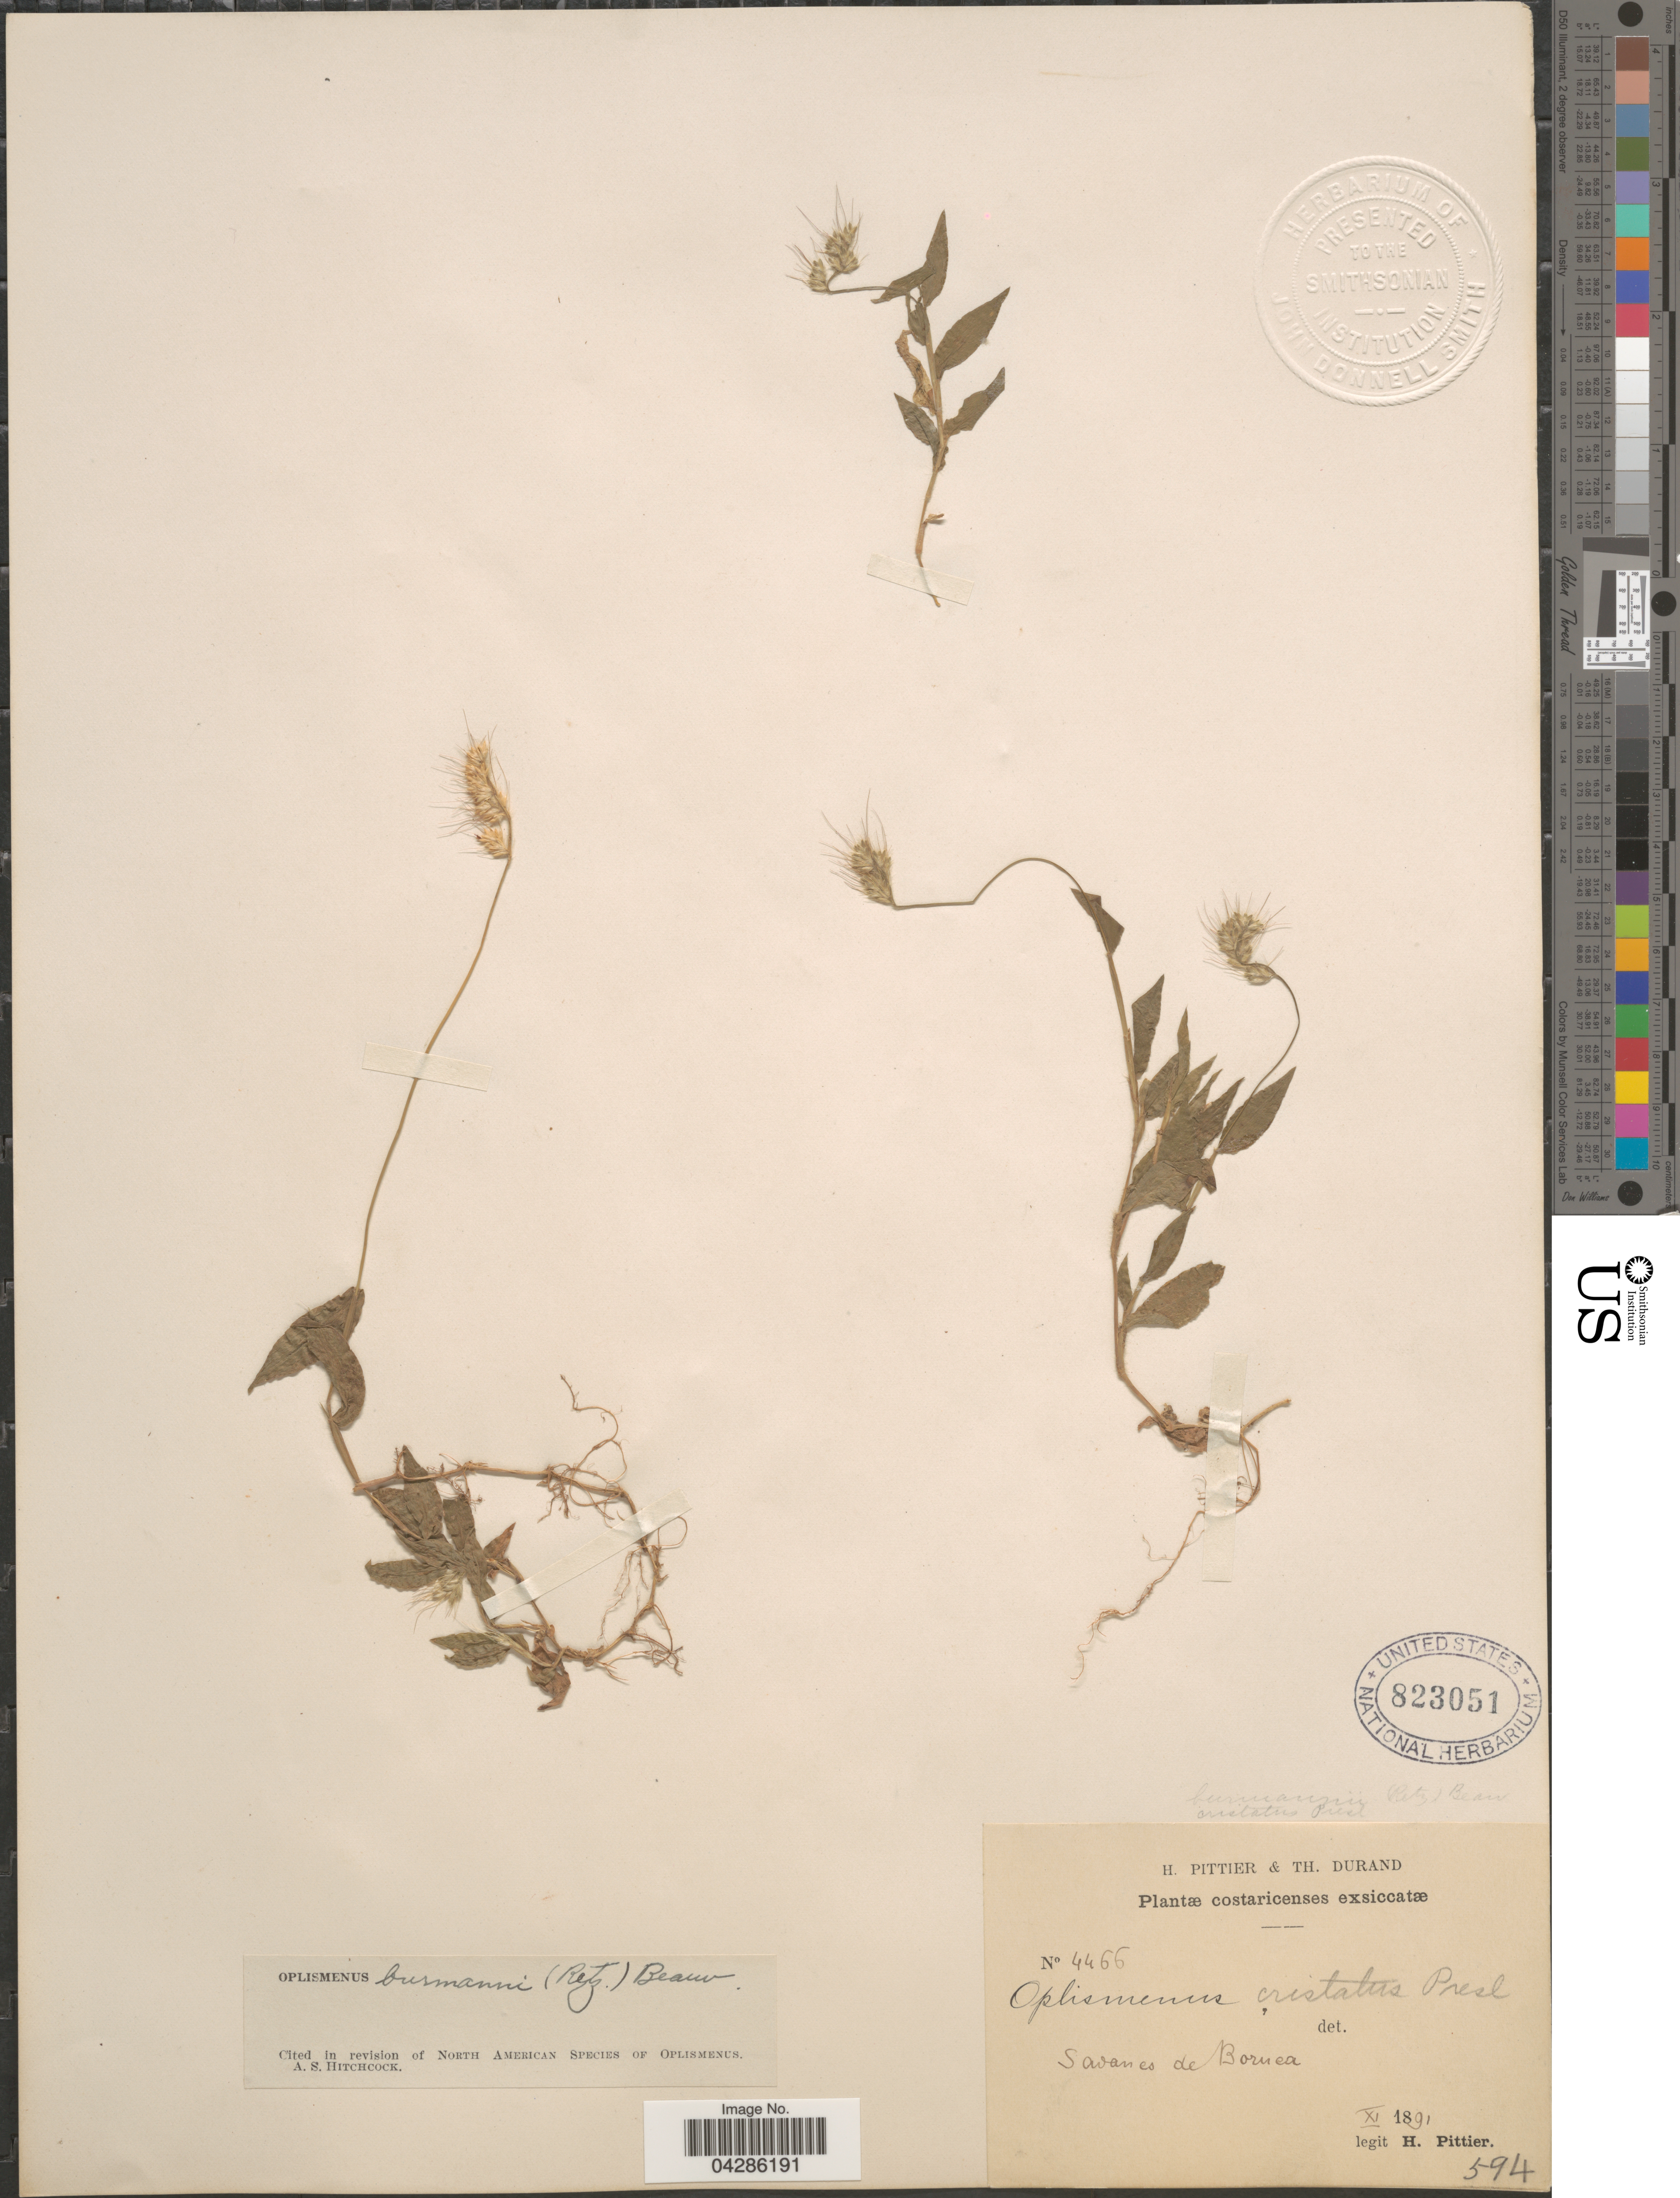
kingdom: Plantae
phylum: Tracheophyta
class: Liliopsida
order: Poales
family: Poaceae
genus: Oplismenus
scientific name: Oplismenus burmannii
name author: (Retz.) P. Beauv.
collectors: H. F. Pittier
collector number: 4466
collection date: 1891-11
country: Costa Rica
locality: Savanes de Boruca.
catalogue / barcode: US 823051